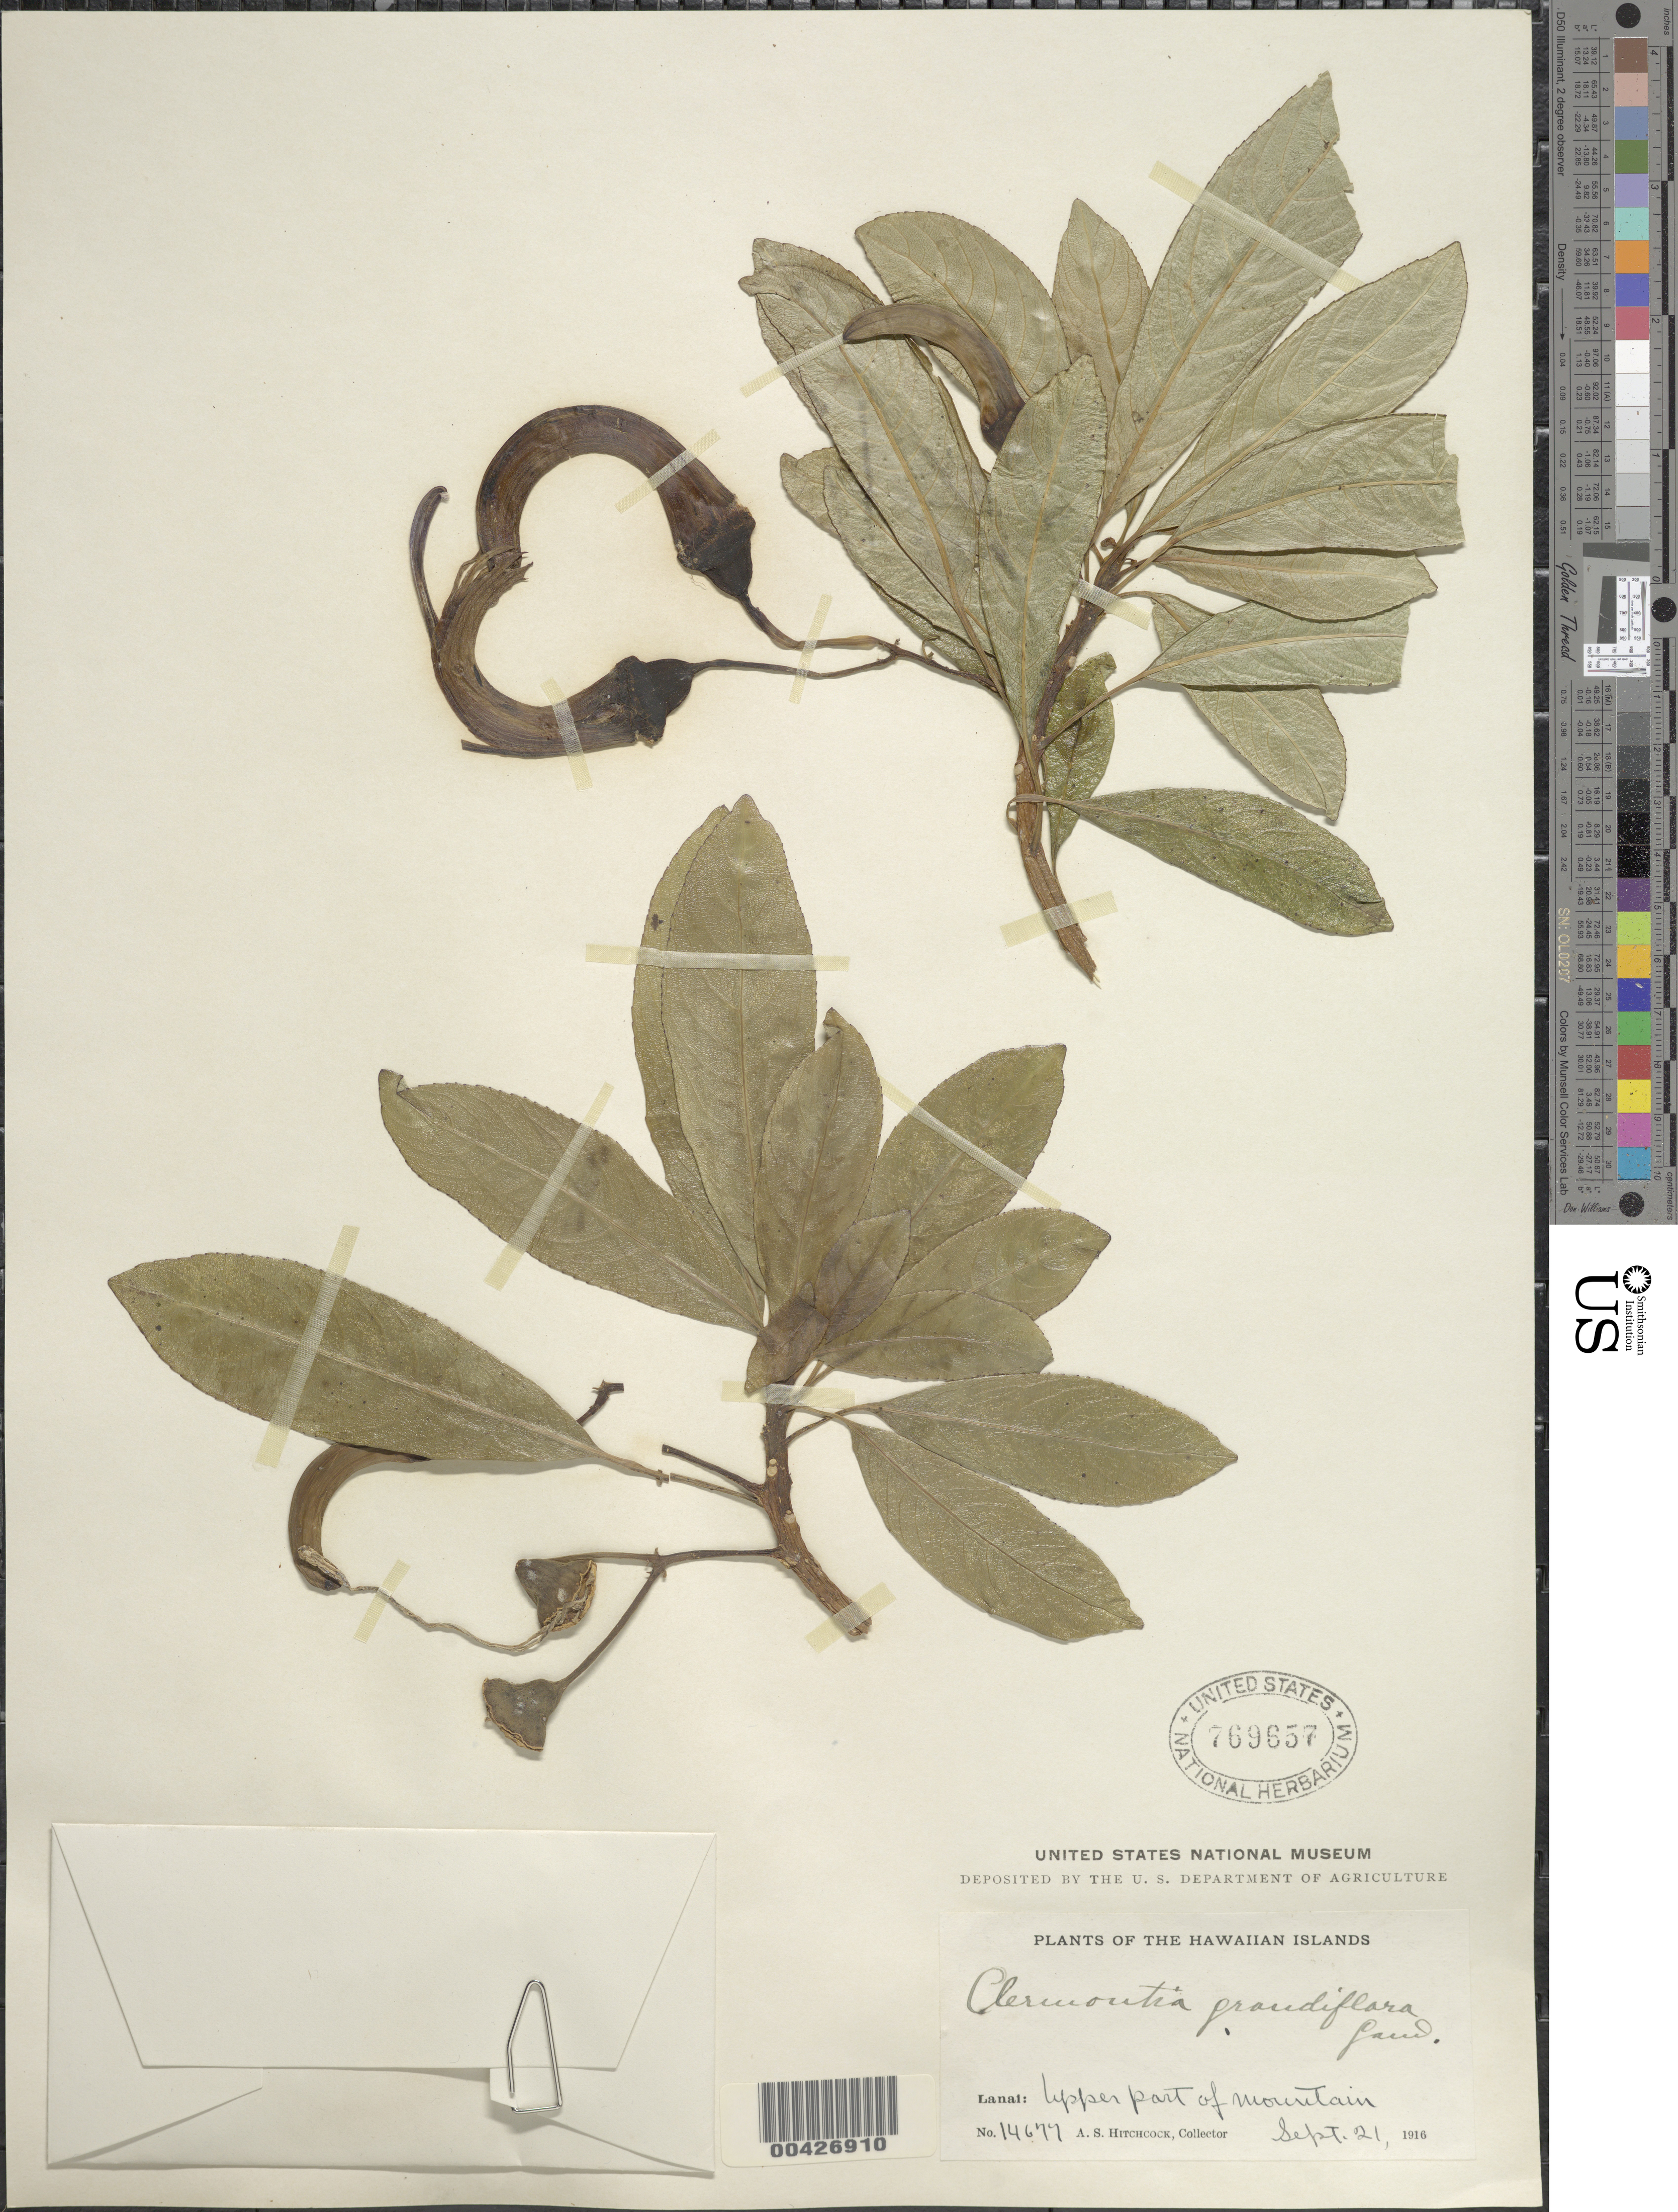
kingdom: Plantae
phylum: Tracheophyta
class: Magnoliopsida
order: Asterales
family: Campanulaceae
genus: Clermontia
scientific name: Clermontia grandiflora subsp. munroi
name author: Gaudich.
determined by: Wagner, W. L., (BOT), Smithsonian Institution - National Museum of Natural History (UNITED STATES)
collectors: A. S. Hitchcock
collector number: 14677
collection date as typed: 21 Sep 1916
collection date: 1916-09-21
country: United States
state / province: Hawaii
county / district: Maui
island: Lana'i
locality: upper part of mountain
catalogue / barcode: US 769657